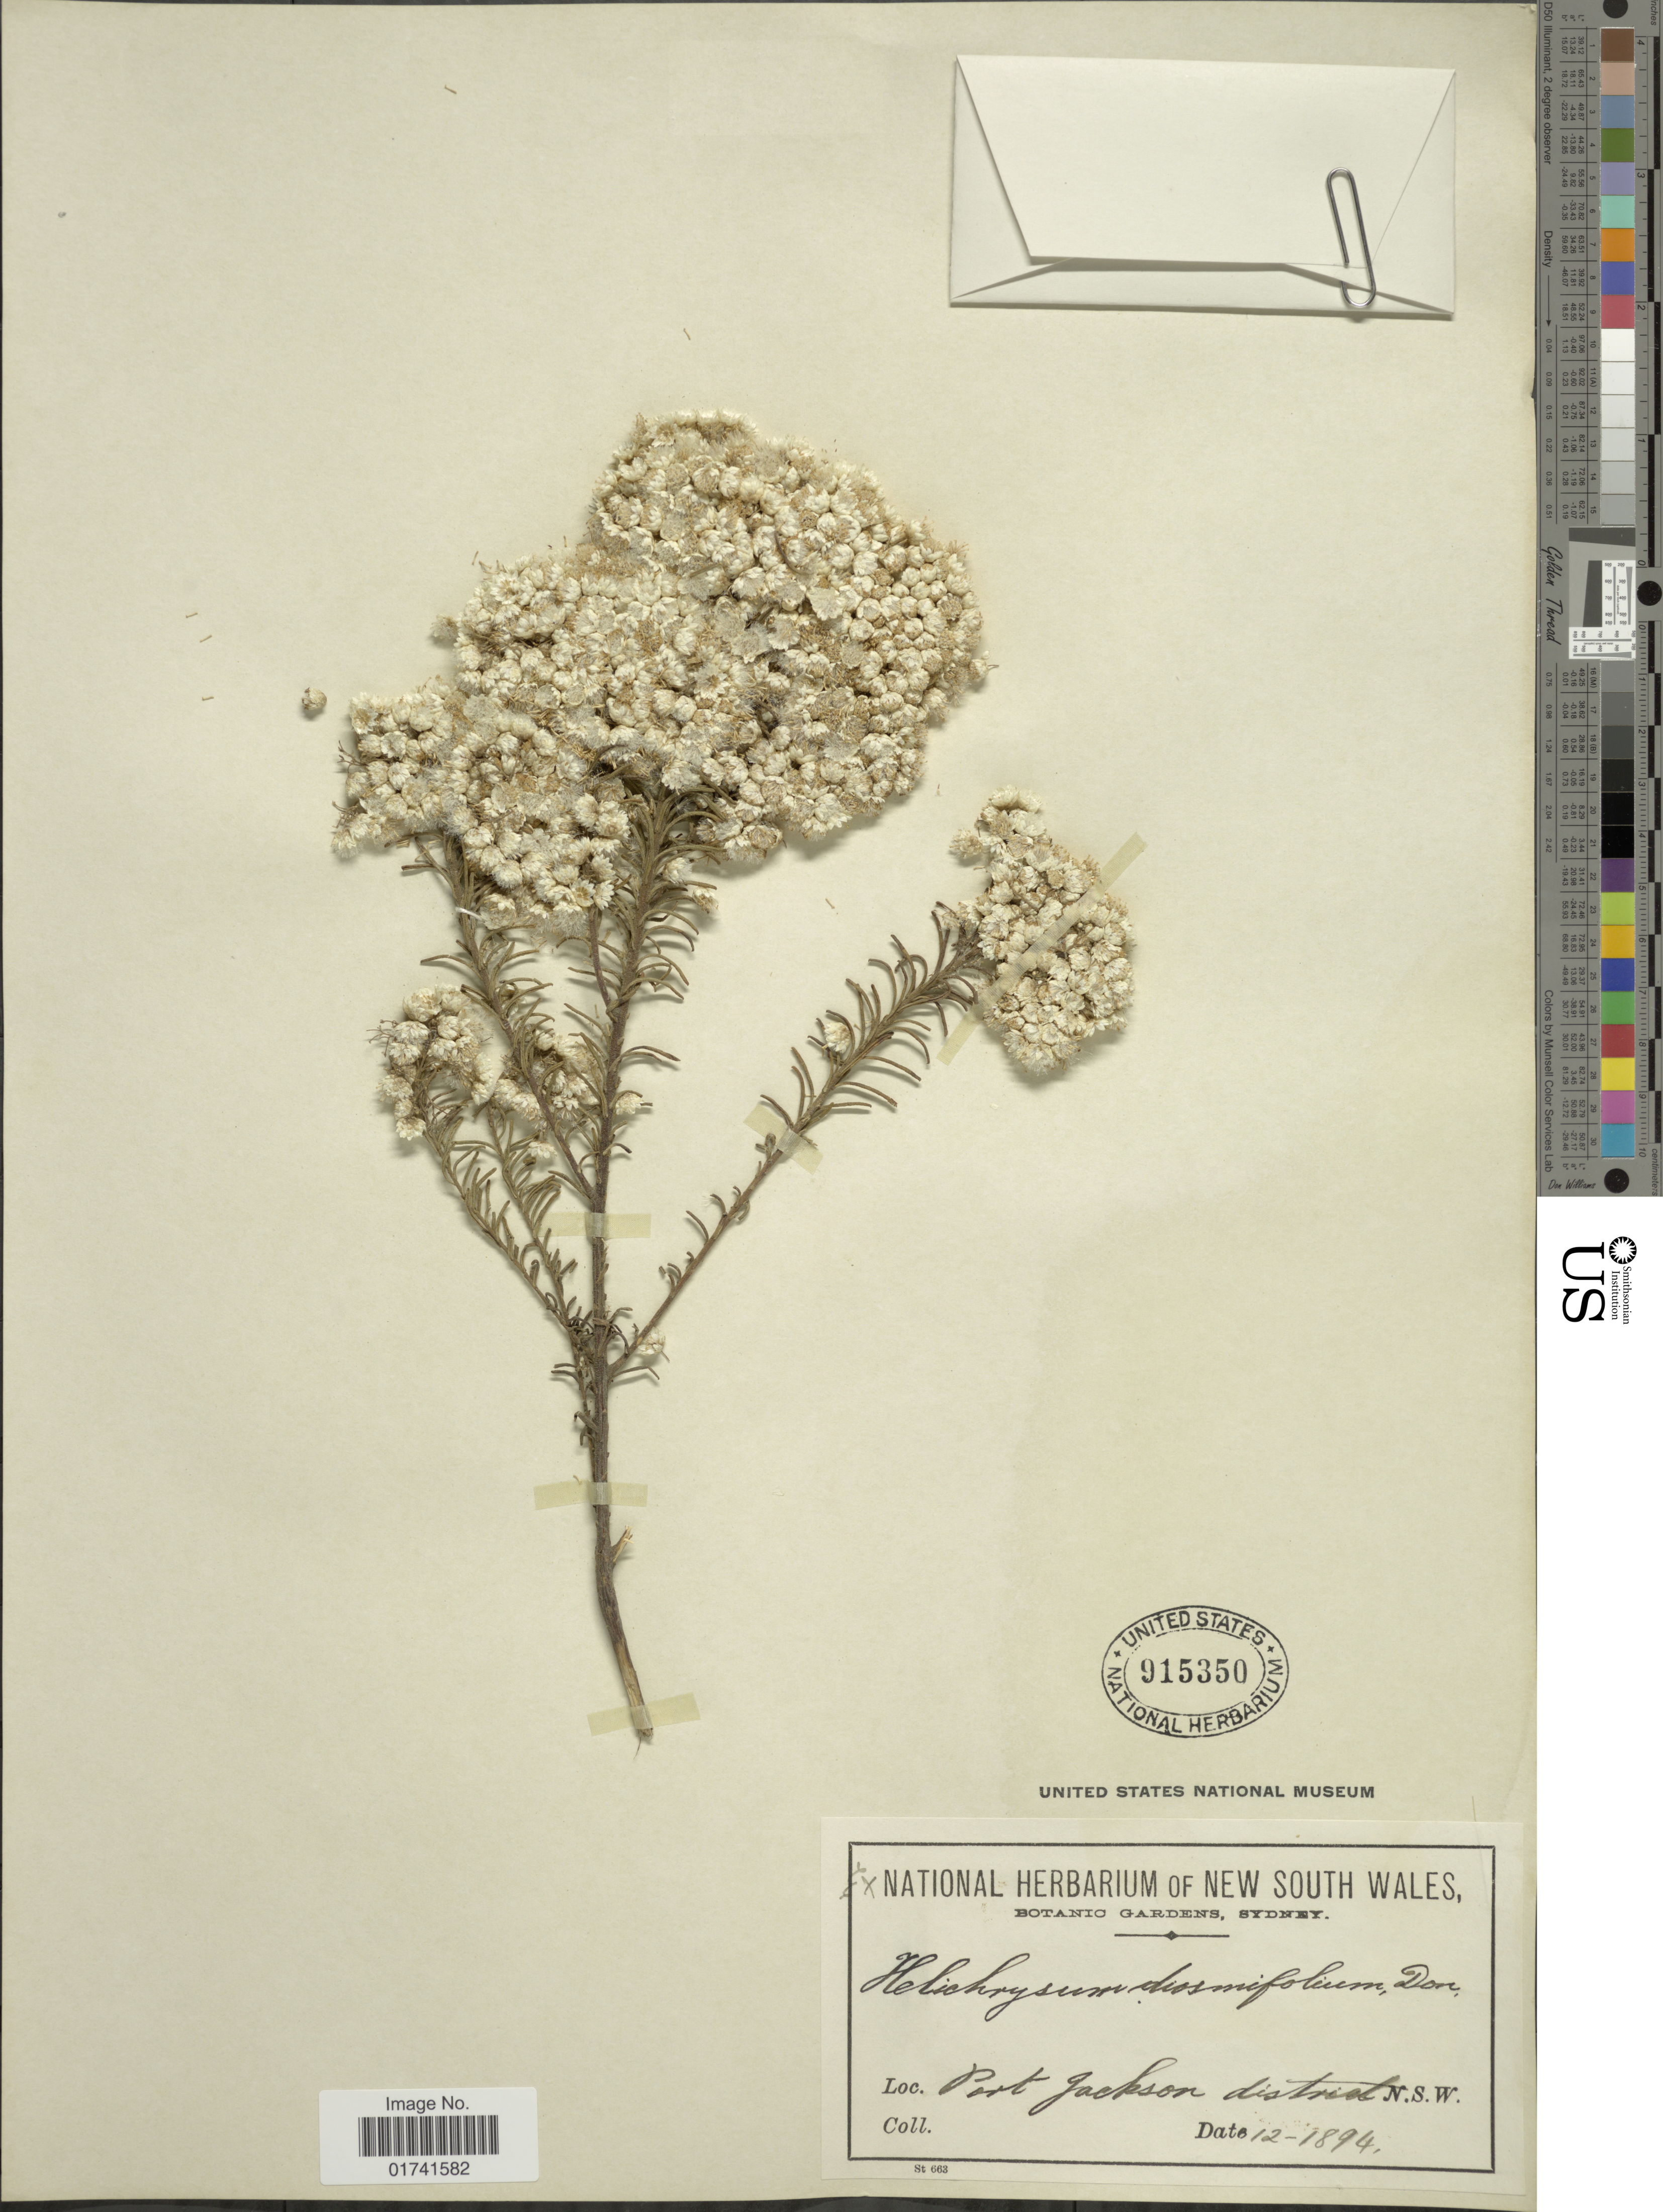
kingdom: Plantae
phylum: Tracheophyta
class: Magnoliopsida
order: Asterales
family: Asteraceae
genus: Ozothamnus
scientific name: Ozothamnus diosmifolius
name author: (Vent.) DC.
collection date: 1894-12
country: Australia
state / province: New South Wales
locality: Port Jackson district.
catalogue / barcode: US 915350